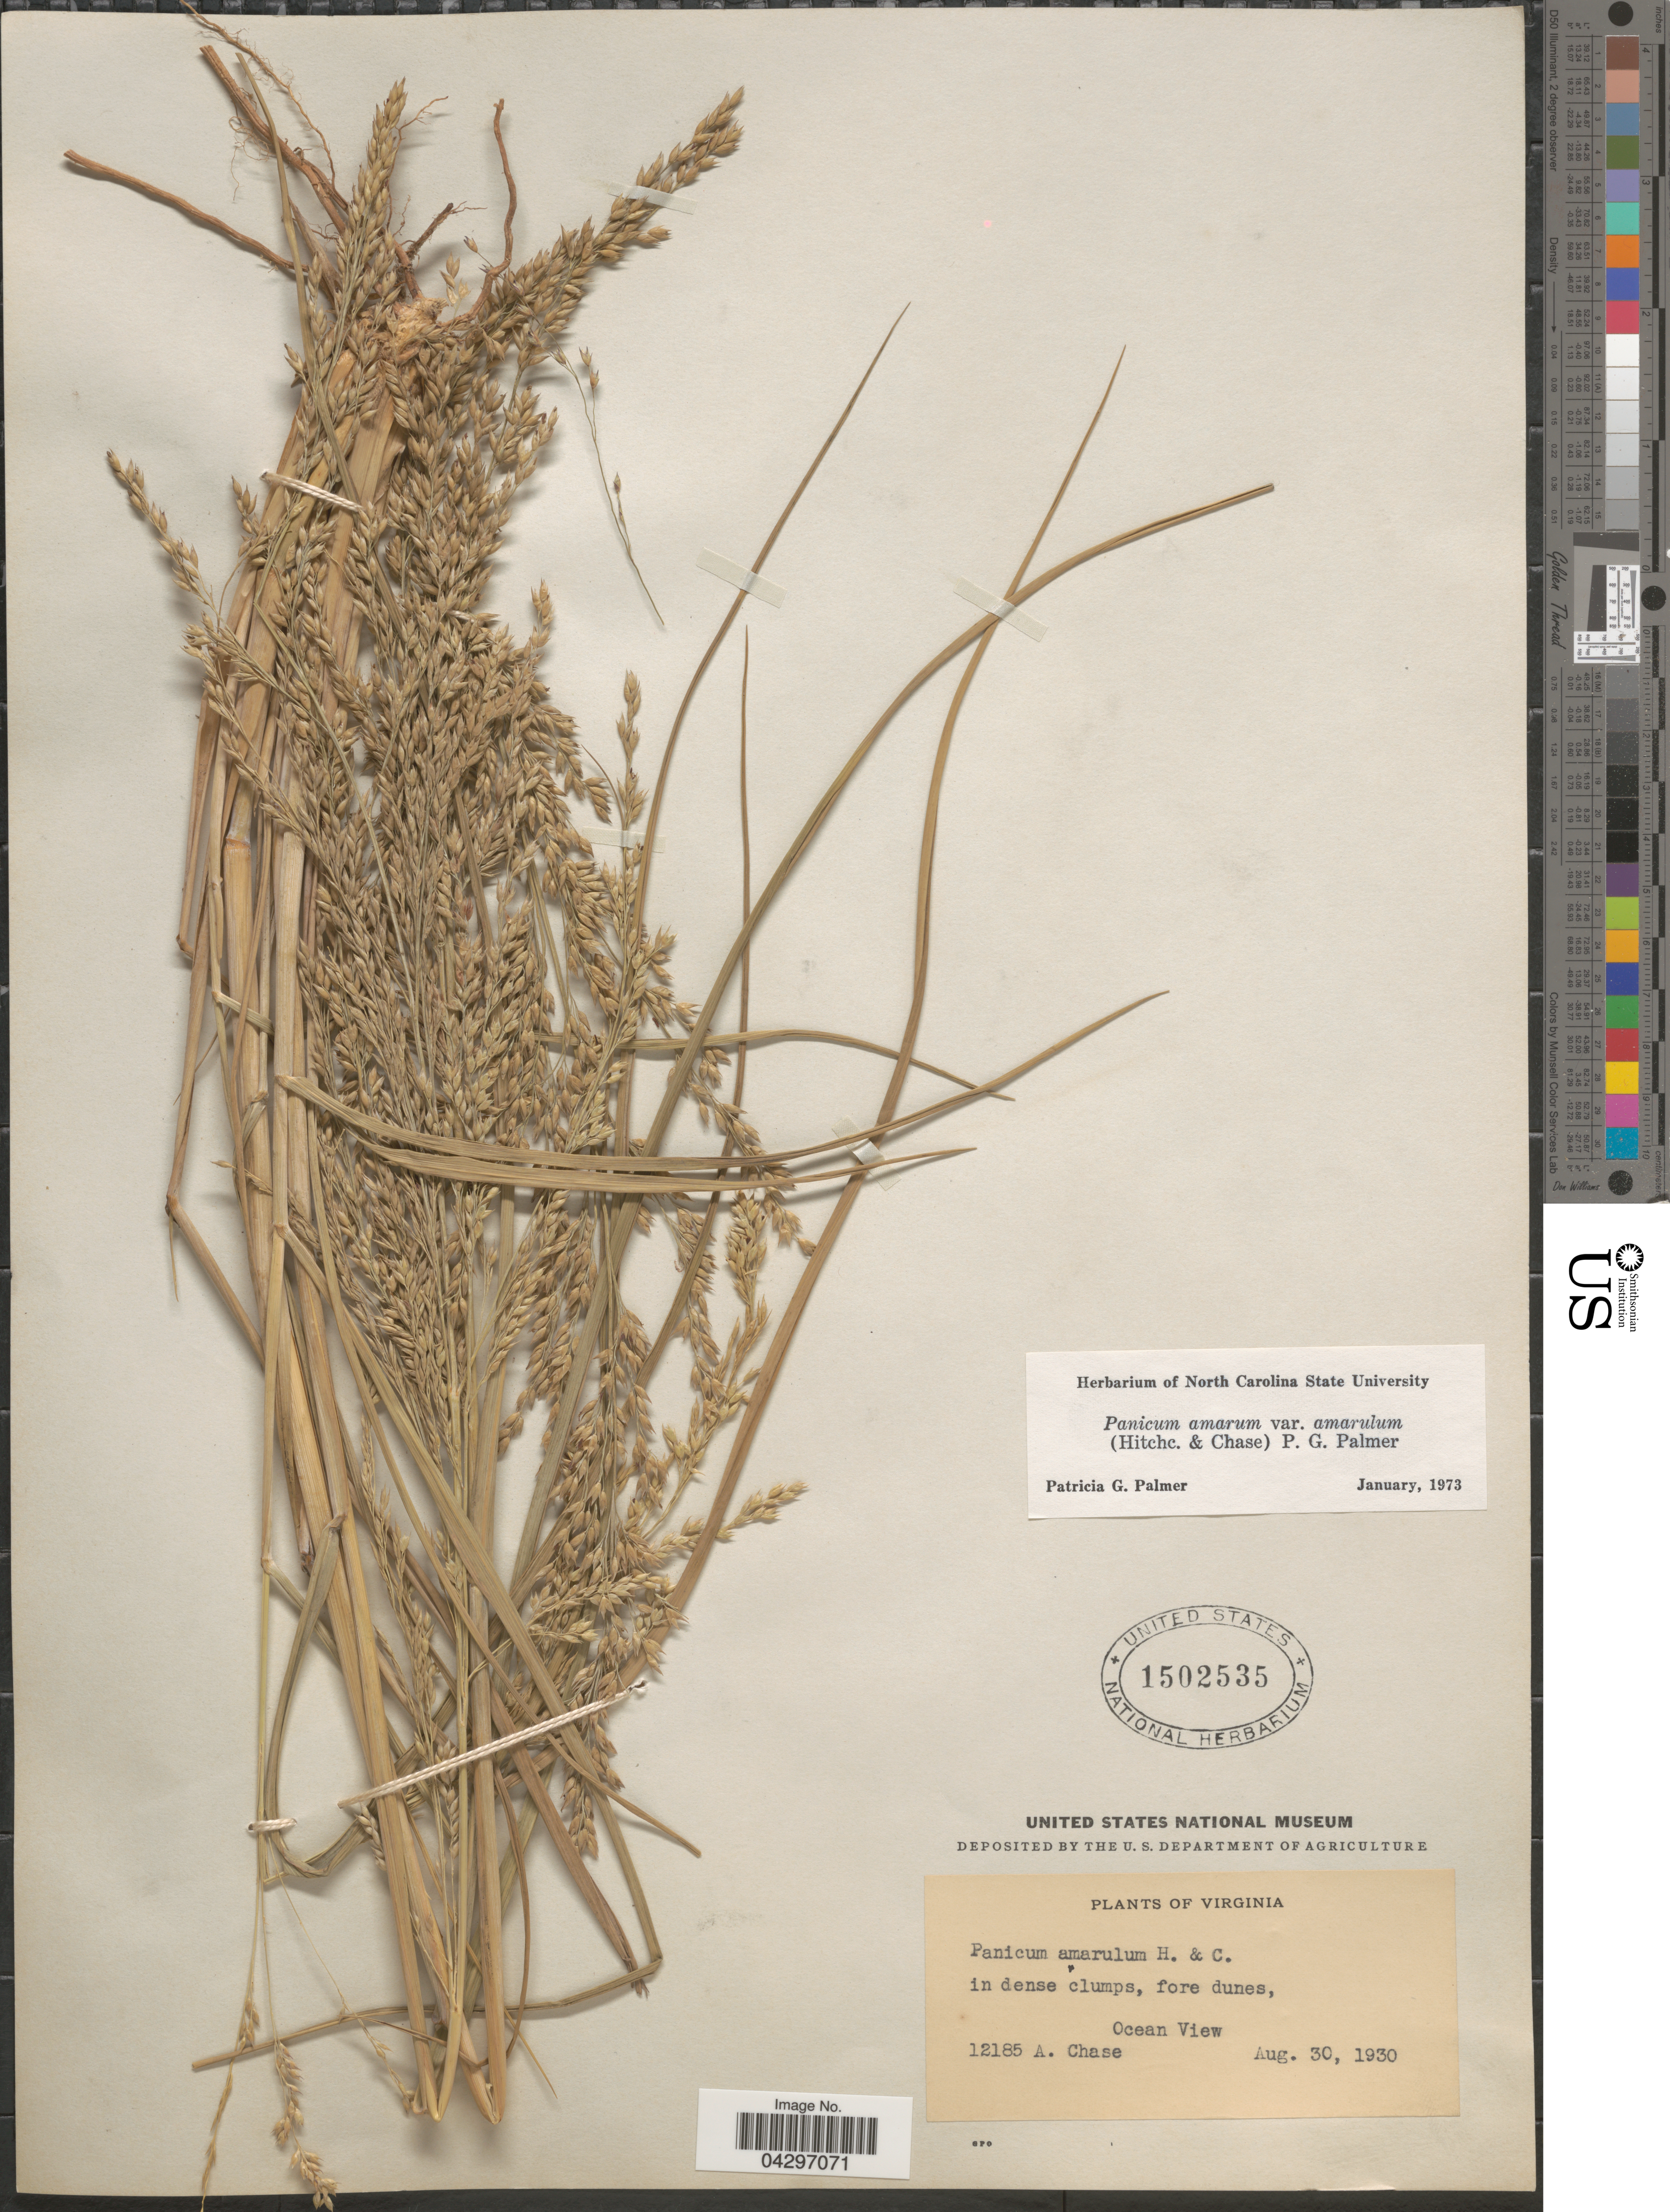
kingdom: Plantae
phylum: Tracheophyta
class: Liliopsida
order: Poales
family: Poaceae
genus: Panicum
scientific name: Panicum amarum var. amarulum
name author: (Hitchc. & Chase) Freckmann & Lelong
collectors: A. Chase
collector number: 12185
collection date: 1930-08-30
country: United States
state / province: Virginia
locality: In dense clumps, fore dunes, Ocean View.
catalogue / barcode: US 1502535